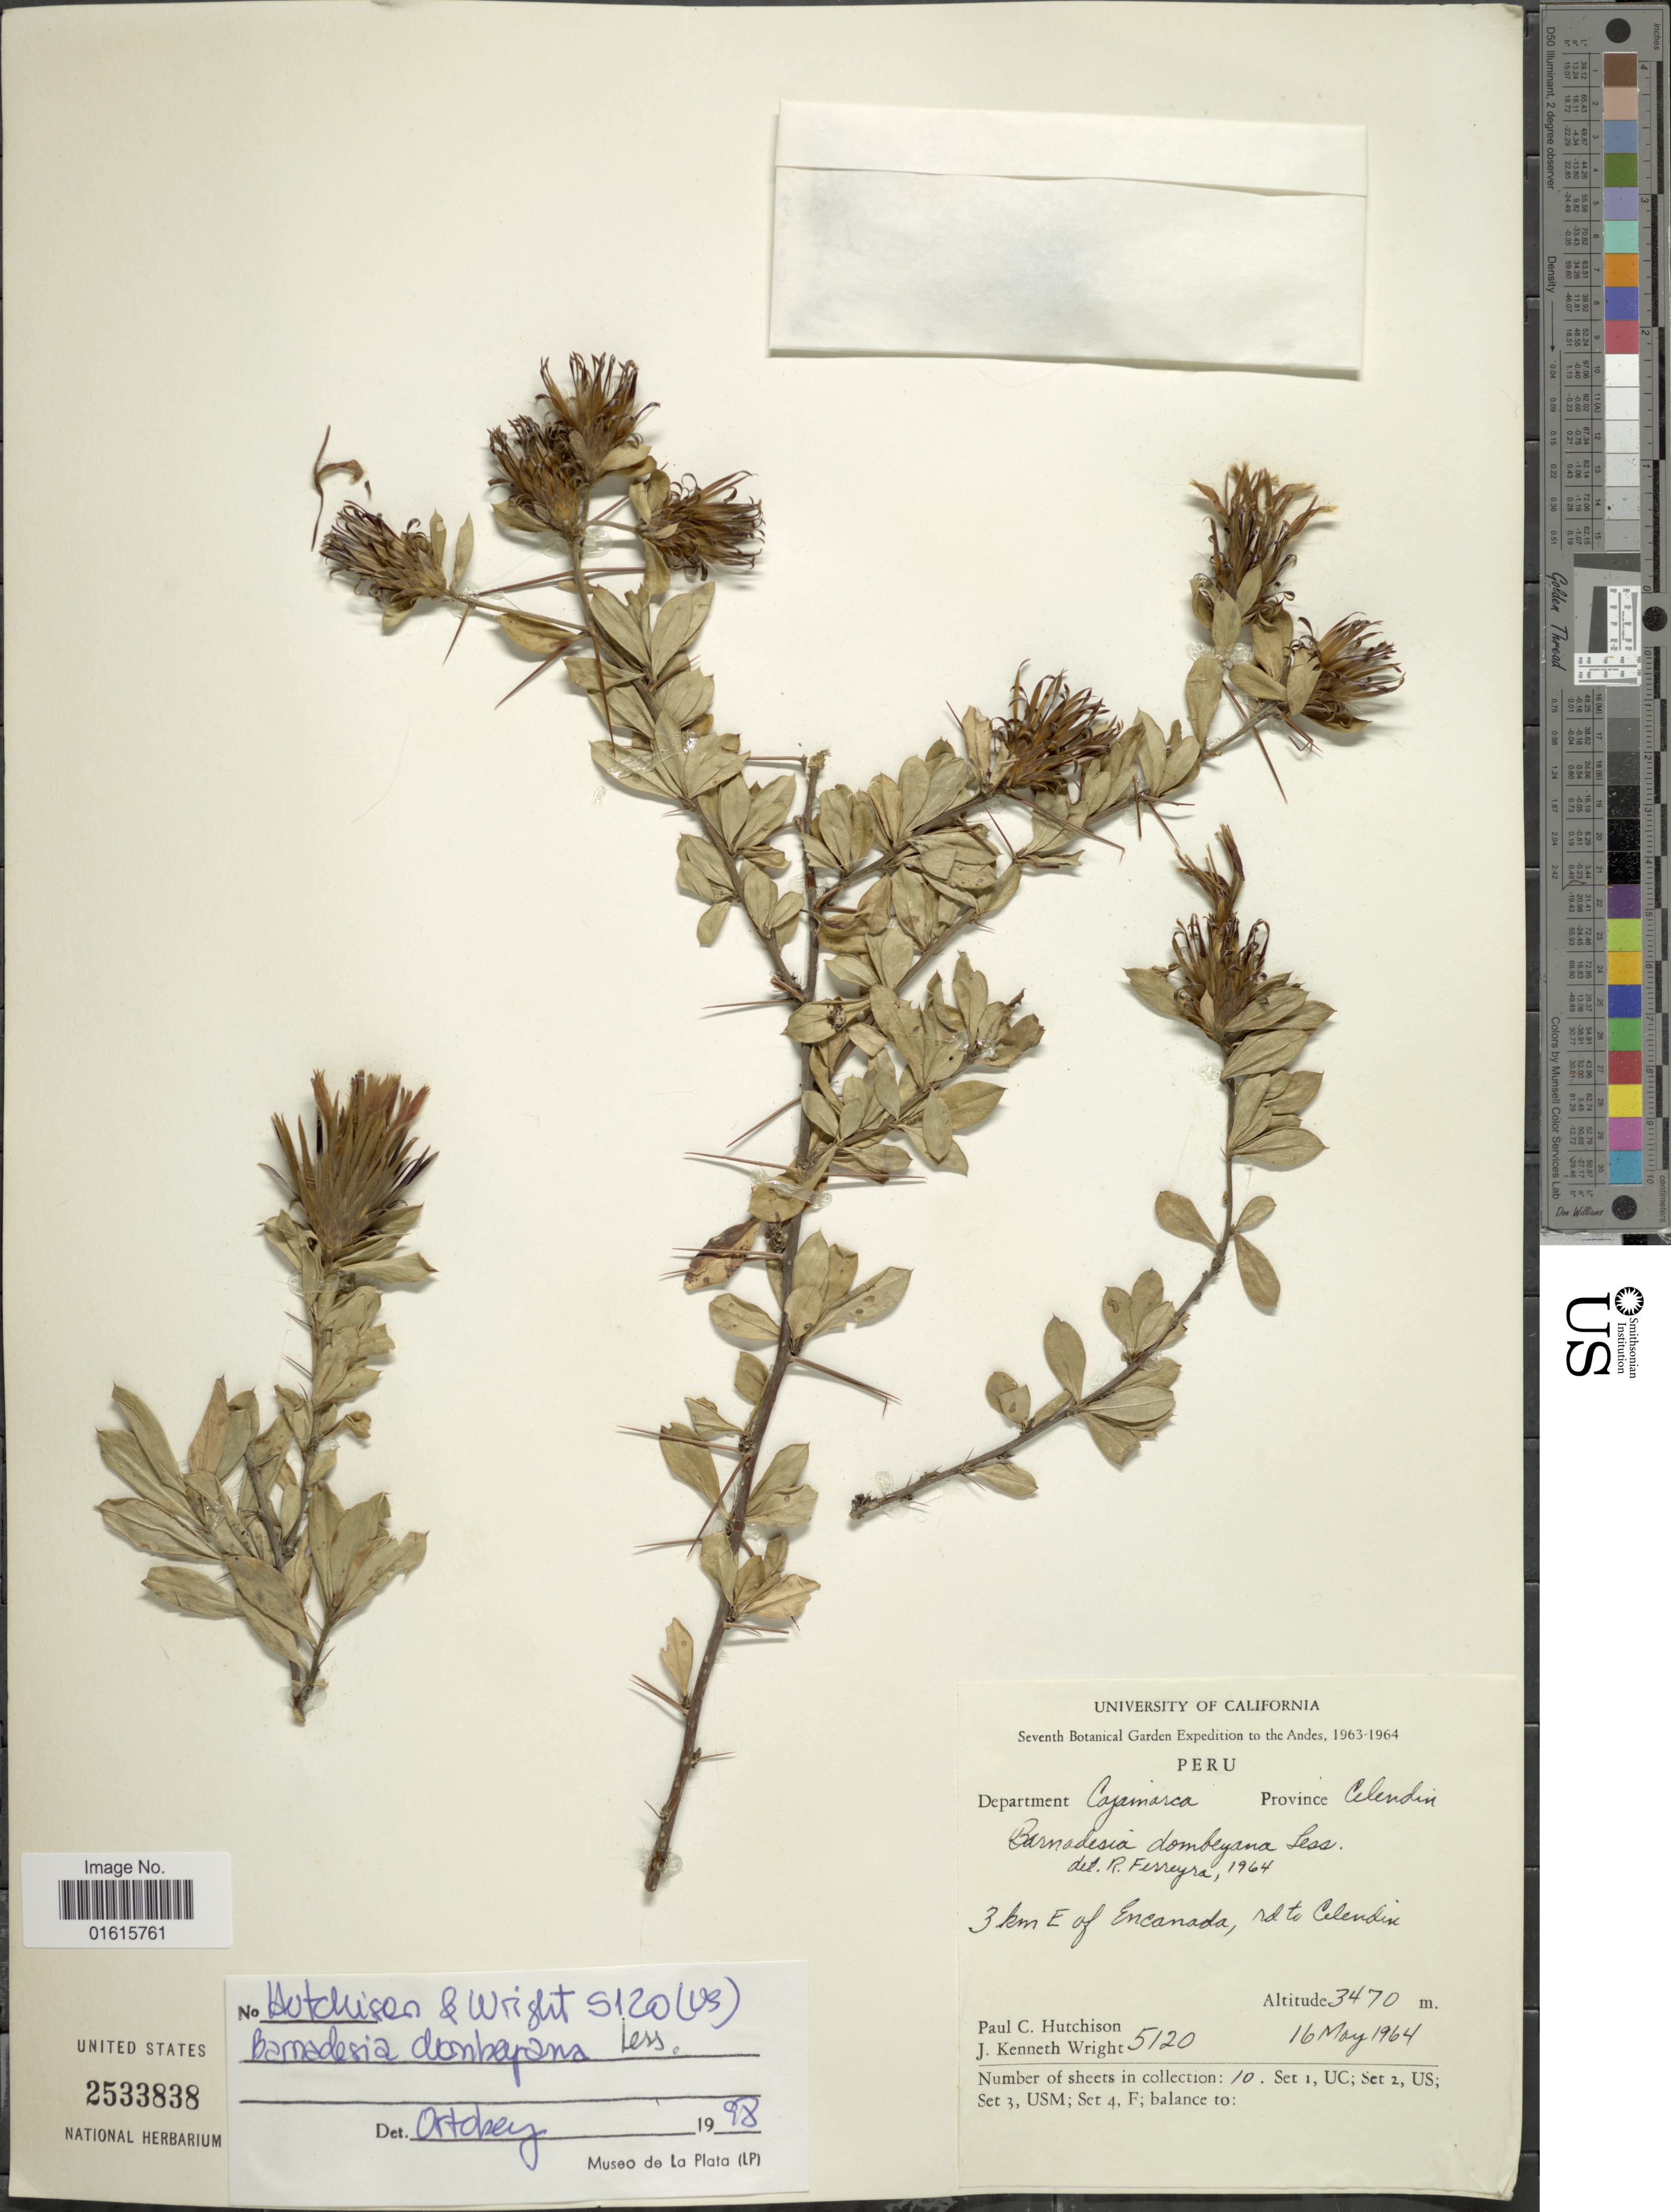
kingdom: Plantae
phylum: Tracheophyta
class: Magnoliopsida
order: Asterales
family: Asteraceae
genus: Barnadesia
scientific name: Barnadesia dombeyana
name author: Less.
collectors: P. C. Hutchison & J. K. Wright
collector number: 5120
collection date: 1964-05-16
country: Peru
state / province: Cajamarca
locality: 3 km E. of Encañada, rd. to Celendín, Province Celendín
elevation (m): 3470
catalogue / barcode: US 2533838